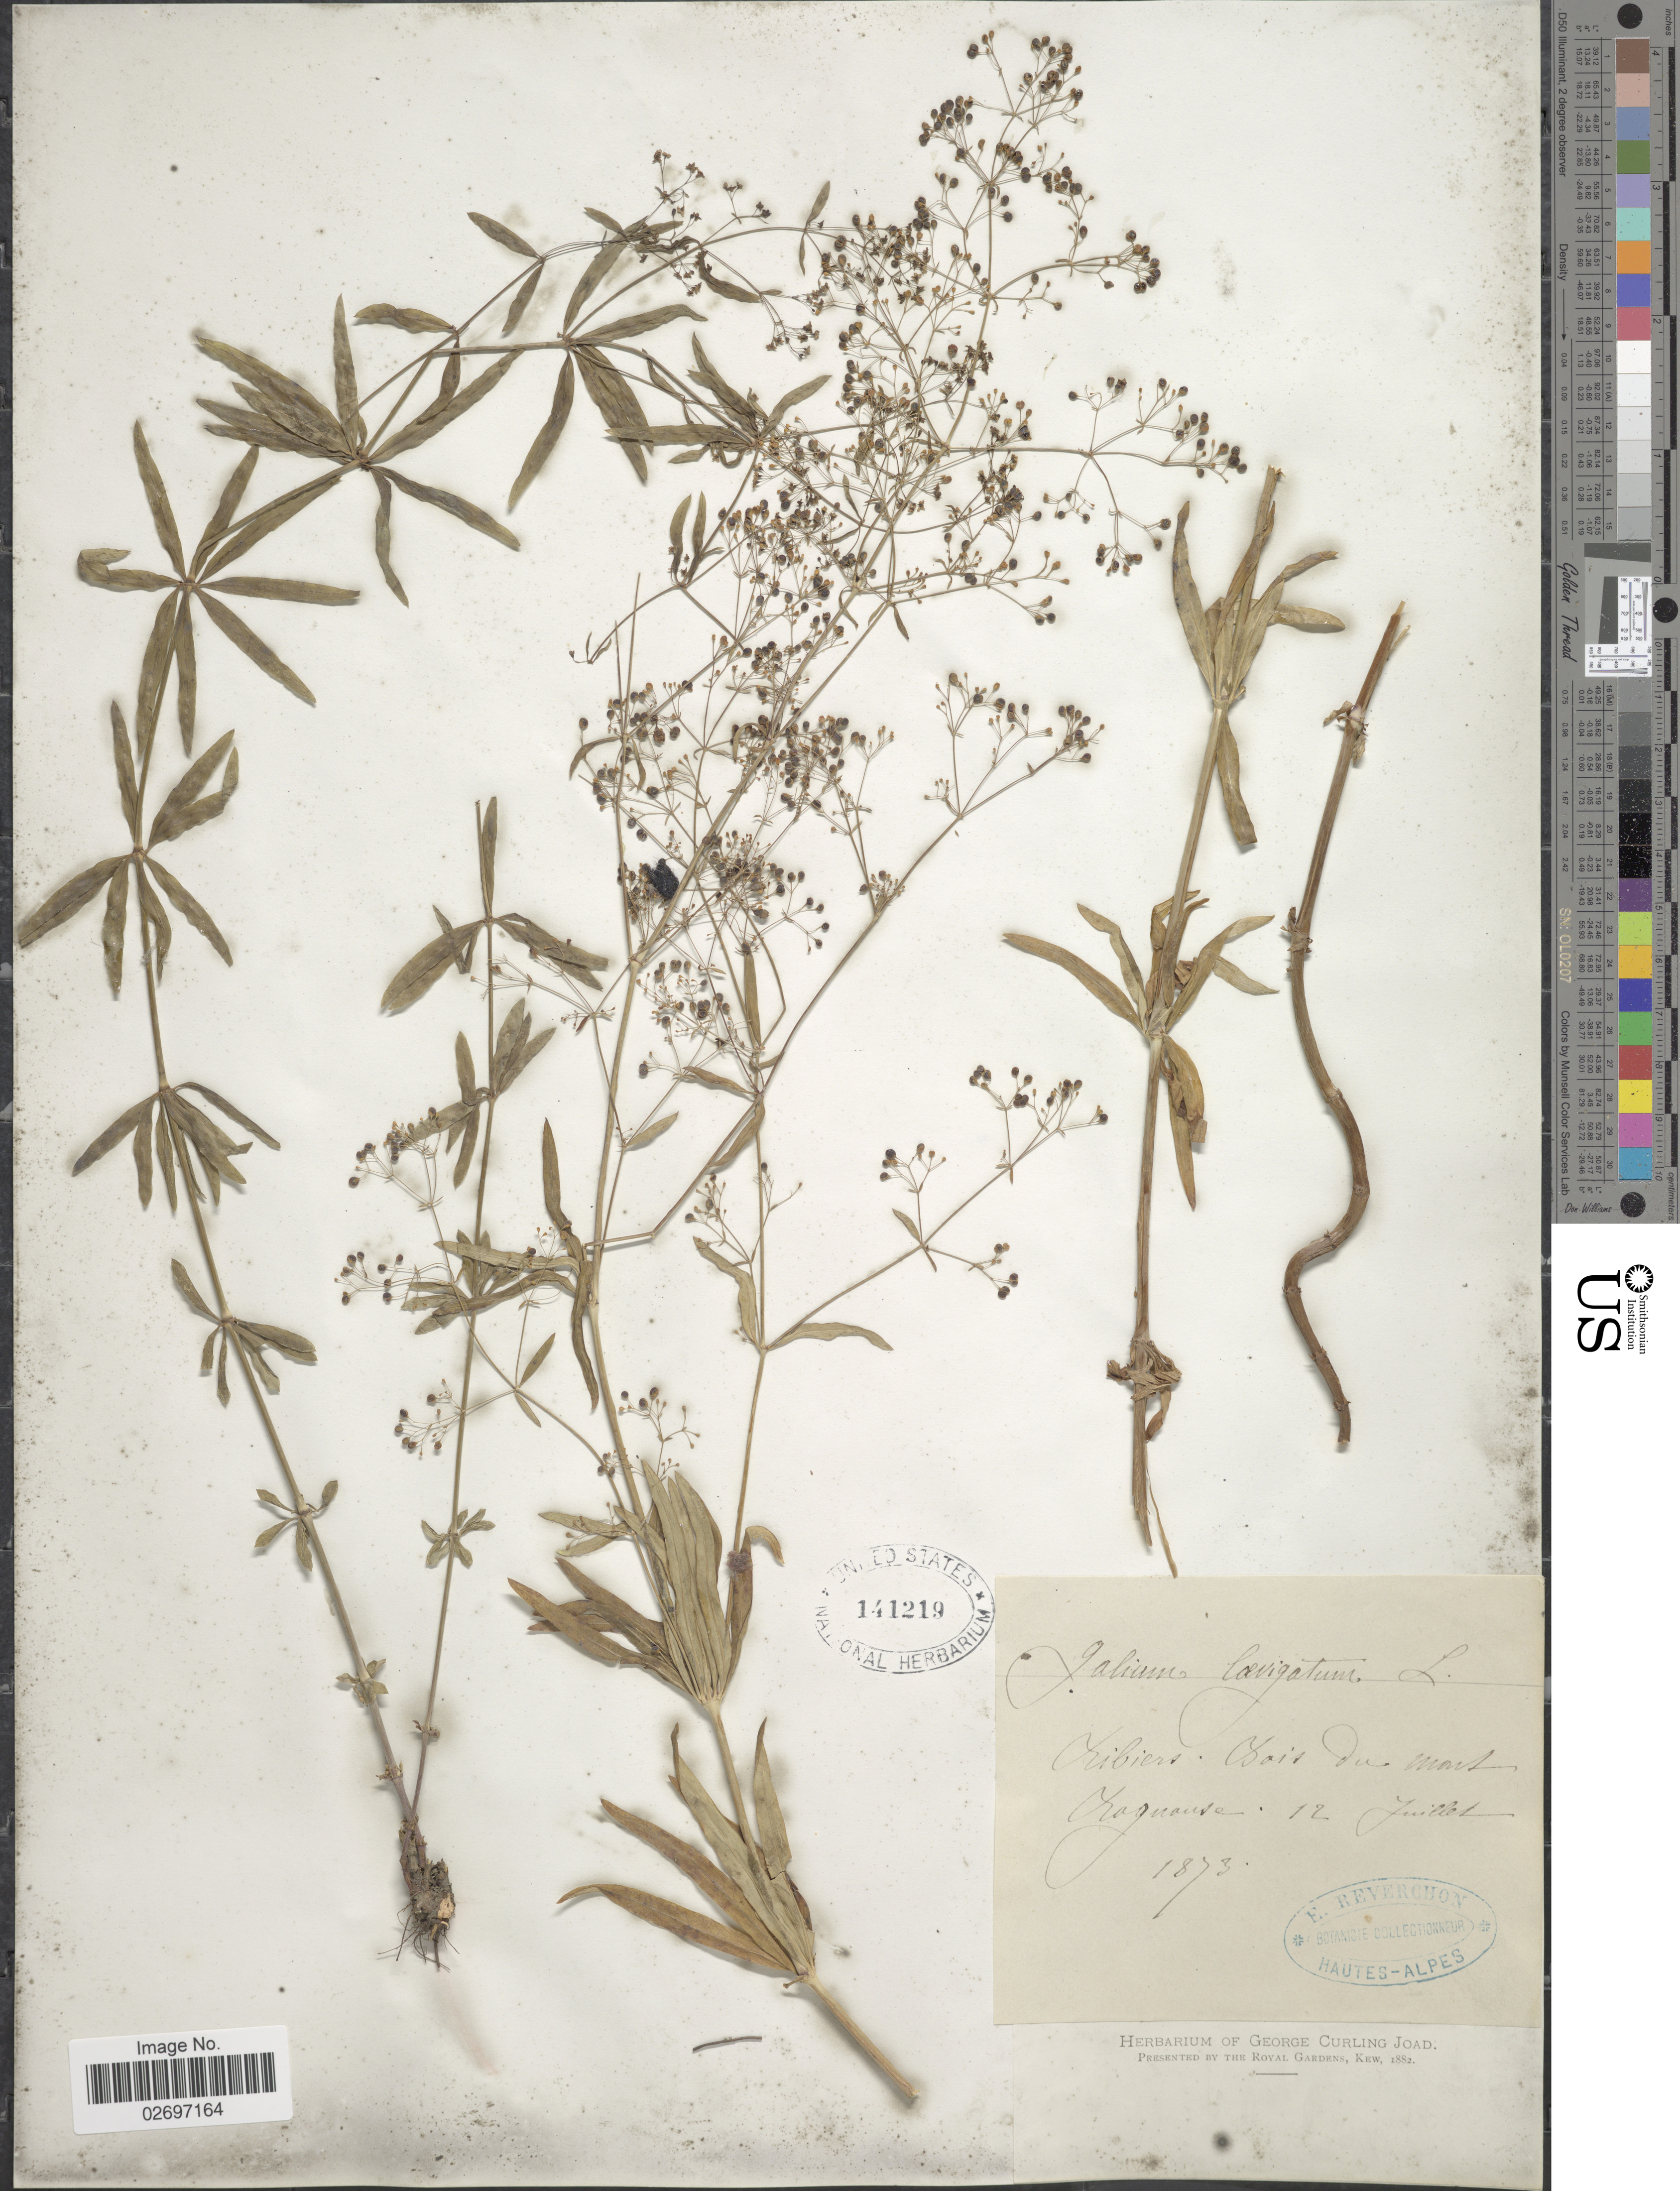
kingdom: Plantae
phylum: Tracheophyta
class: Magnoliopsida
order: Gentianales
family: Rubiaceae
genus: Galium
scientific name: Galium laevigatum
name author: L.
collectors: E. Reverchon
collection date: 1873-07-12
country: France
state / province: Provence-Alpes-Côte d'Azur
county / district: Hautes-Alpes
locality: Libiers, Bois du Mont Rougnouse, Hautes-Alpes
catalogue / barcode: US 141219